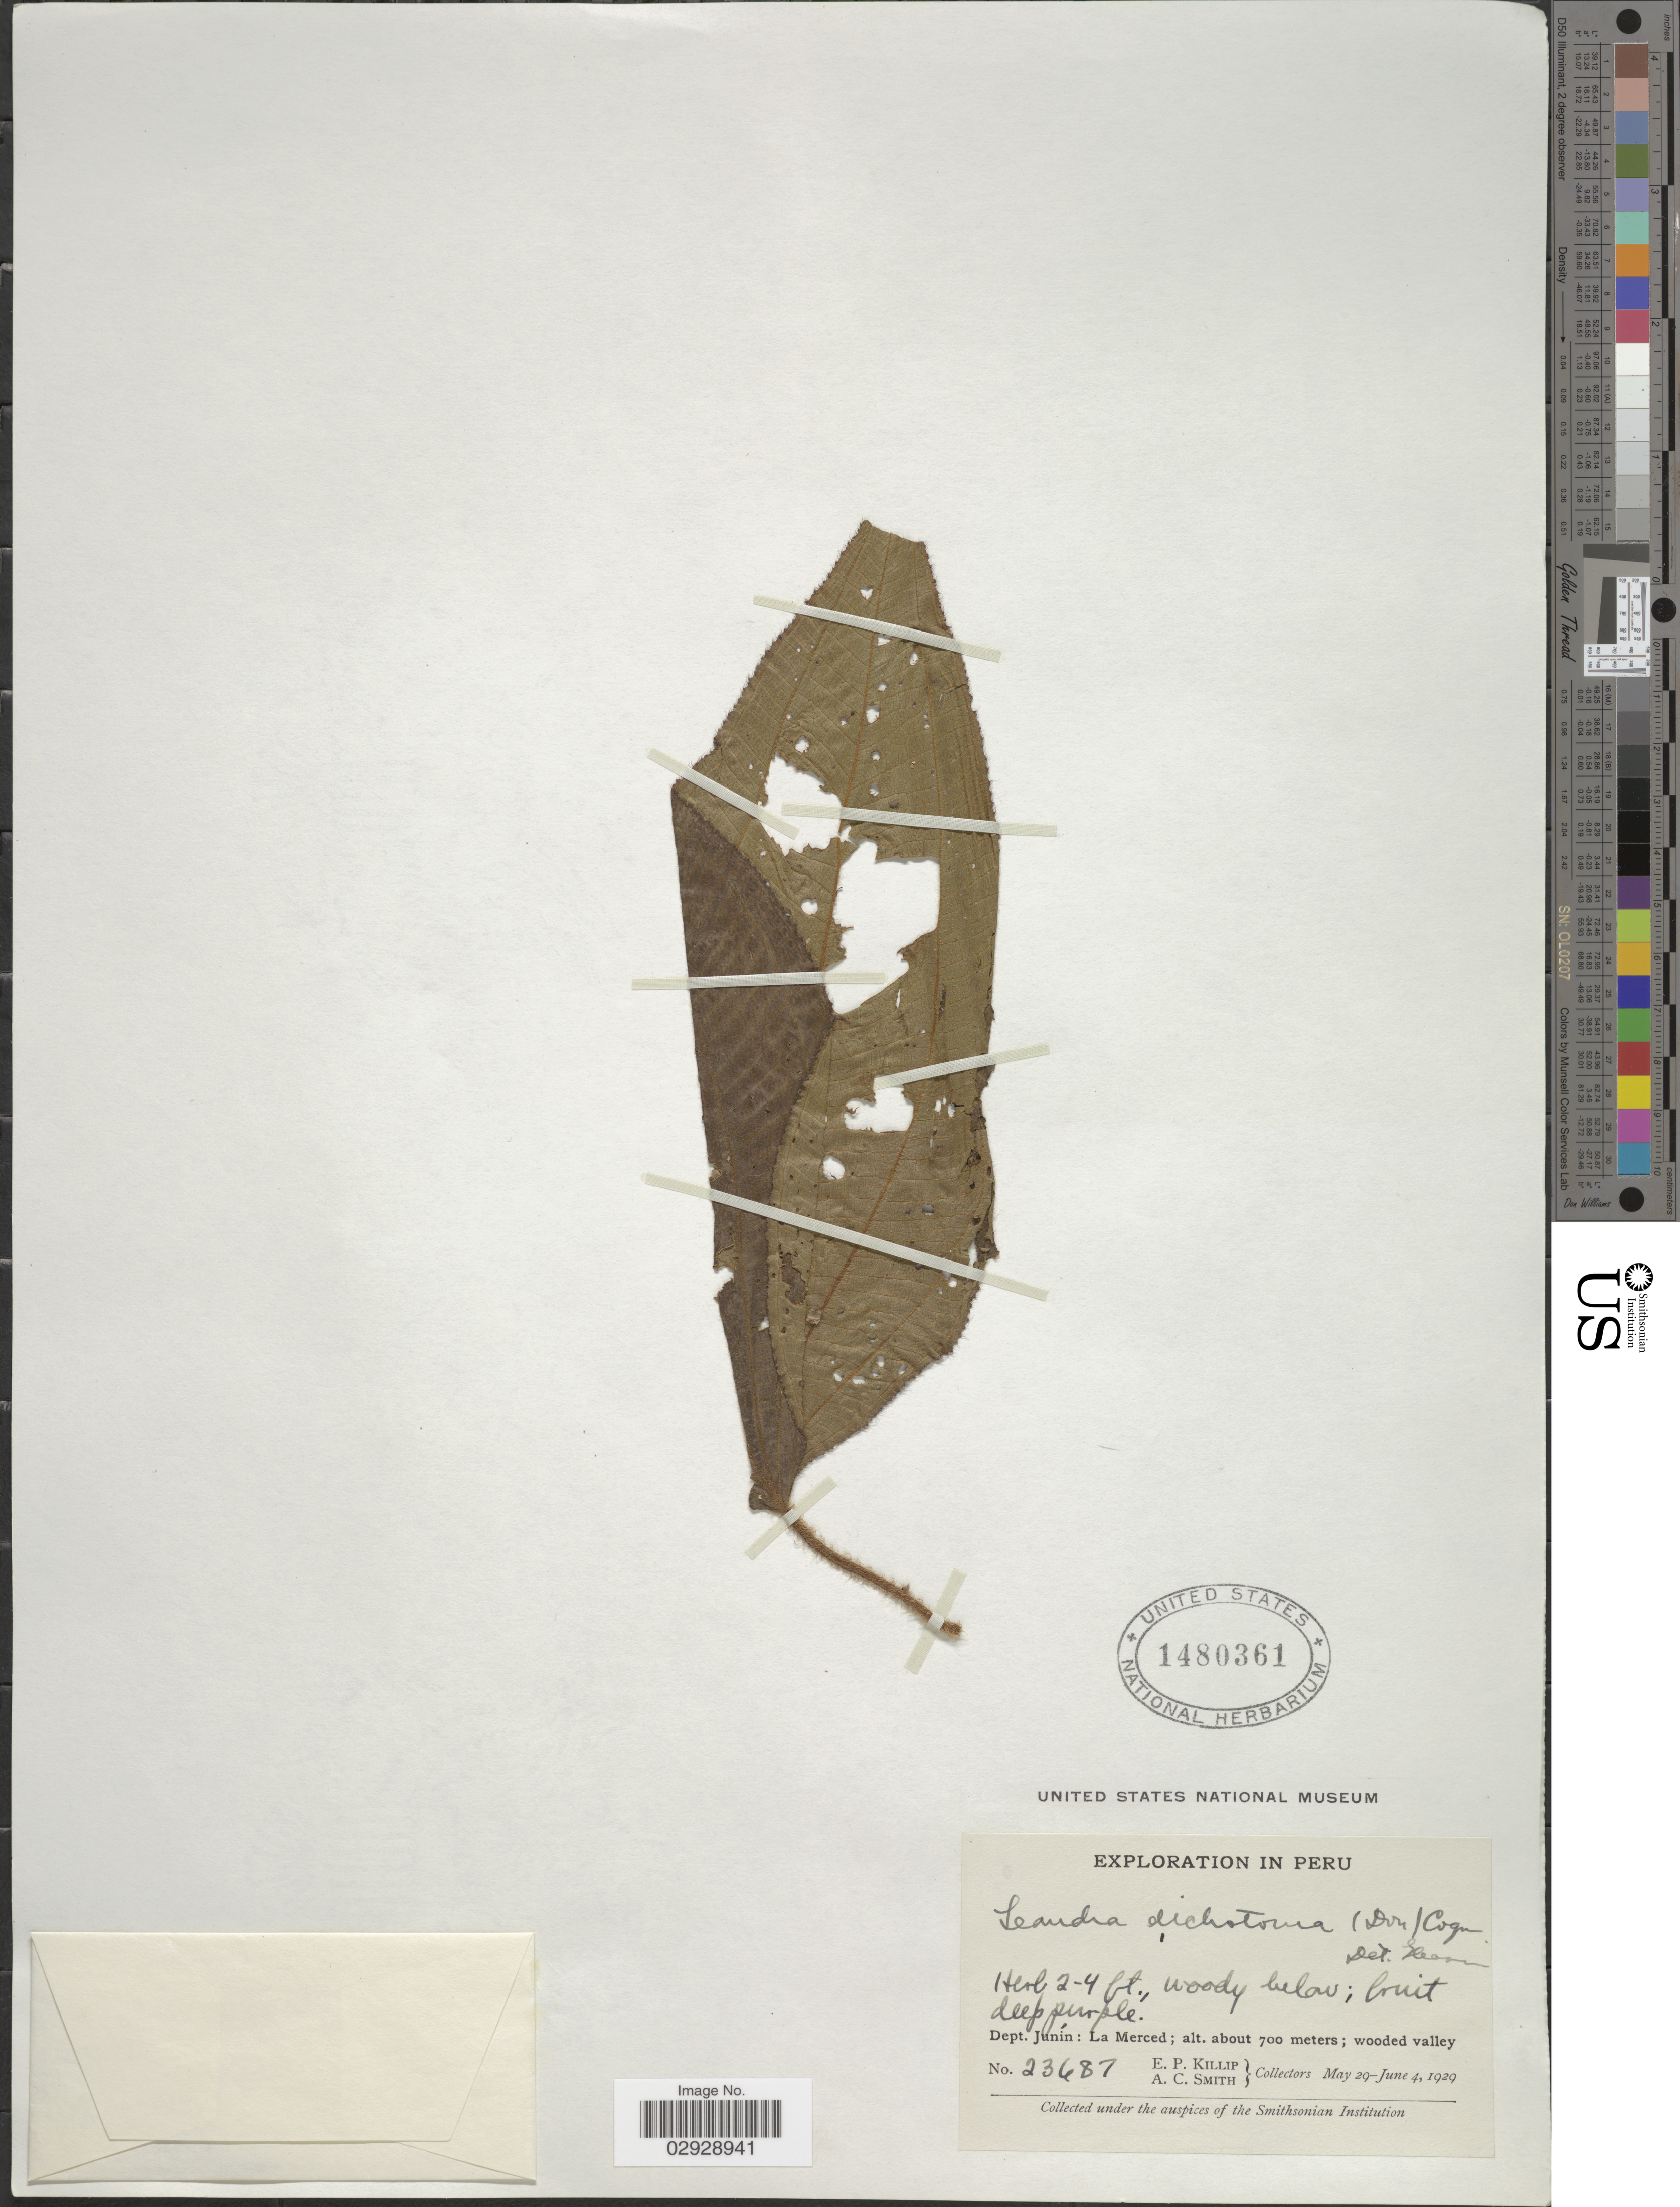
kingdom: Plantae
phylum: Tracheophyta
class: Magnoliopsida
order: Myrtales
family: Melastomataceae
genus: Leandra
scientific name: Leandra dichotoma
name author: (D. Don) Cogn.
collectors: E. P. Killip & A. C. Smith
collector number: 23687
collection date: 1929-05-29/1929-06-04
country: Peru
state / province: Junín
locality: Dept. Junín: La Merced.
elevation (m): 700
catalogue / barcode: US 1480361